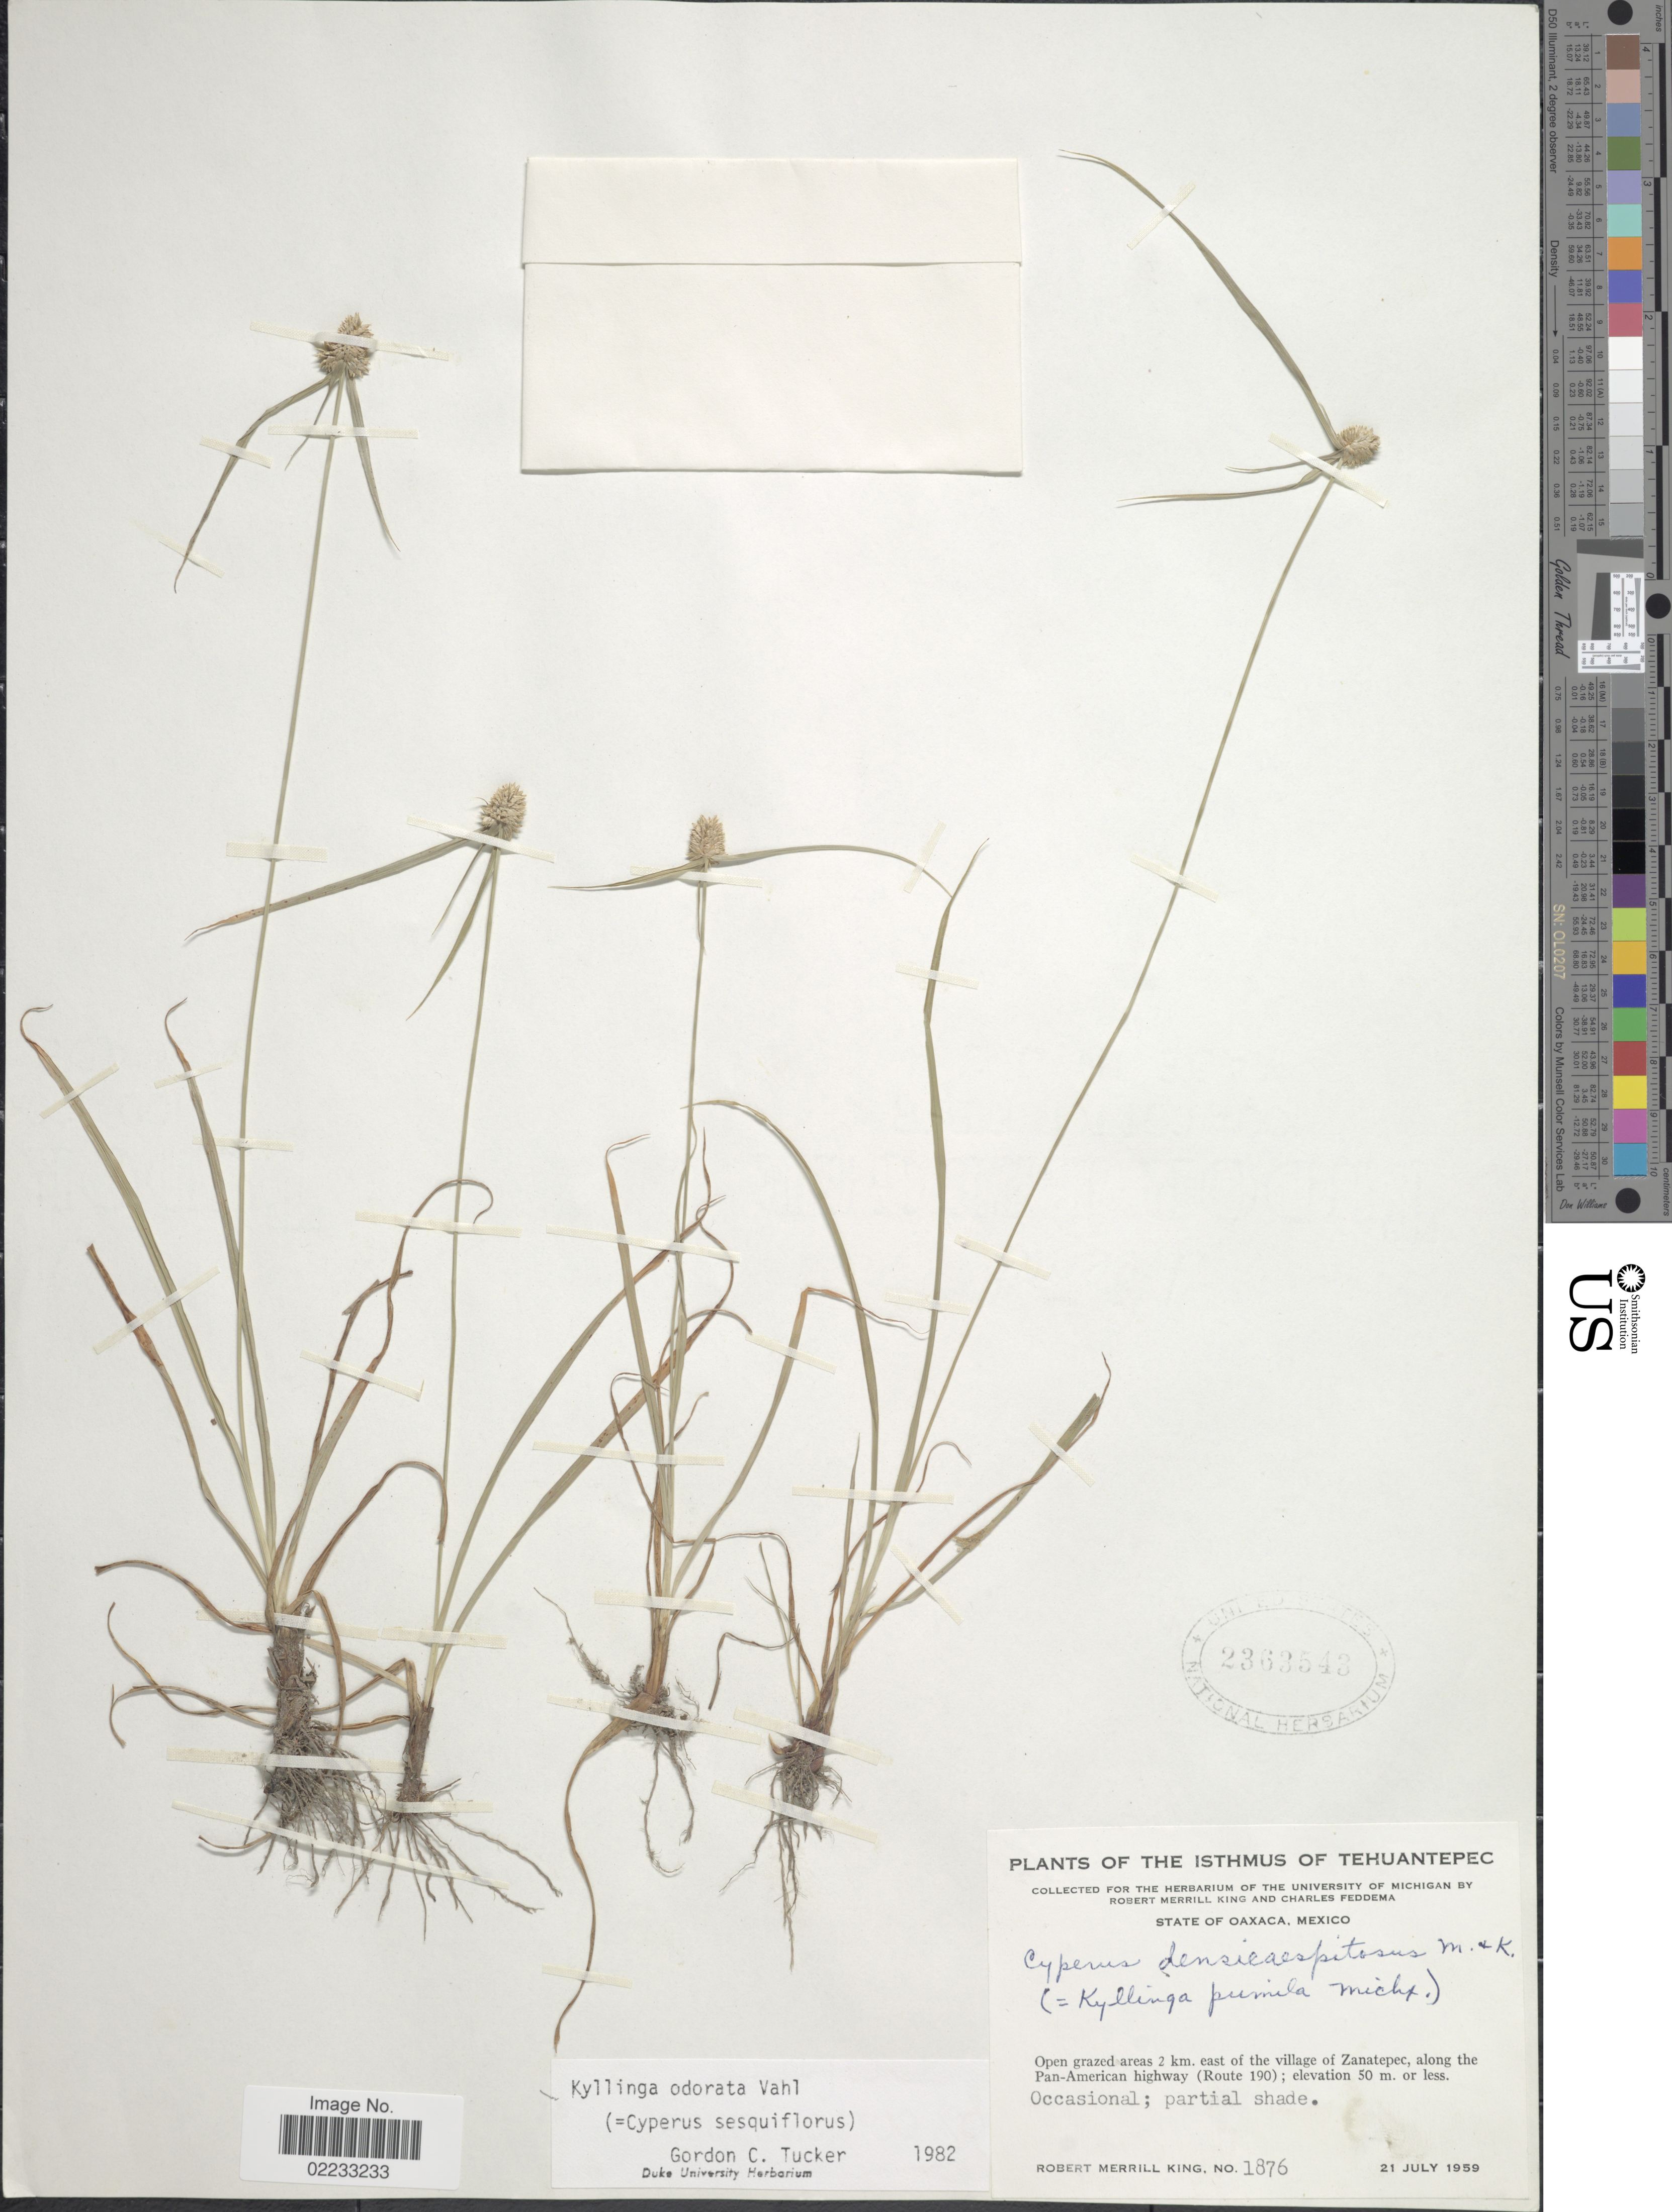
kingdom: Plantae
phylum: Tracheophyta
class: Liliopsida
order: Poales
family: Cyperaceae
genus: Cyperus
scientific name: Cyperus sesquiflorus subsp. sesquiflorus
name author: (Torr.) Mattf. & Kük.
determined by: Tucker, G. C.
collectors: R. M. King & C. Feddema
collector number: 1876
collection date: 1959-07-21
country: Mexico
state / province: Oaxaca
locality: The Isthmus of Tehuantepec, open grazed areas 2 km. east of the village of Zanatepec, along the Pan-American highway (Route 190).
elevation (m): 50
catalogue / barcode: US 2363543